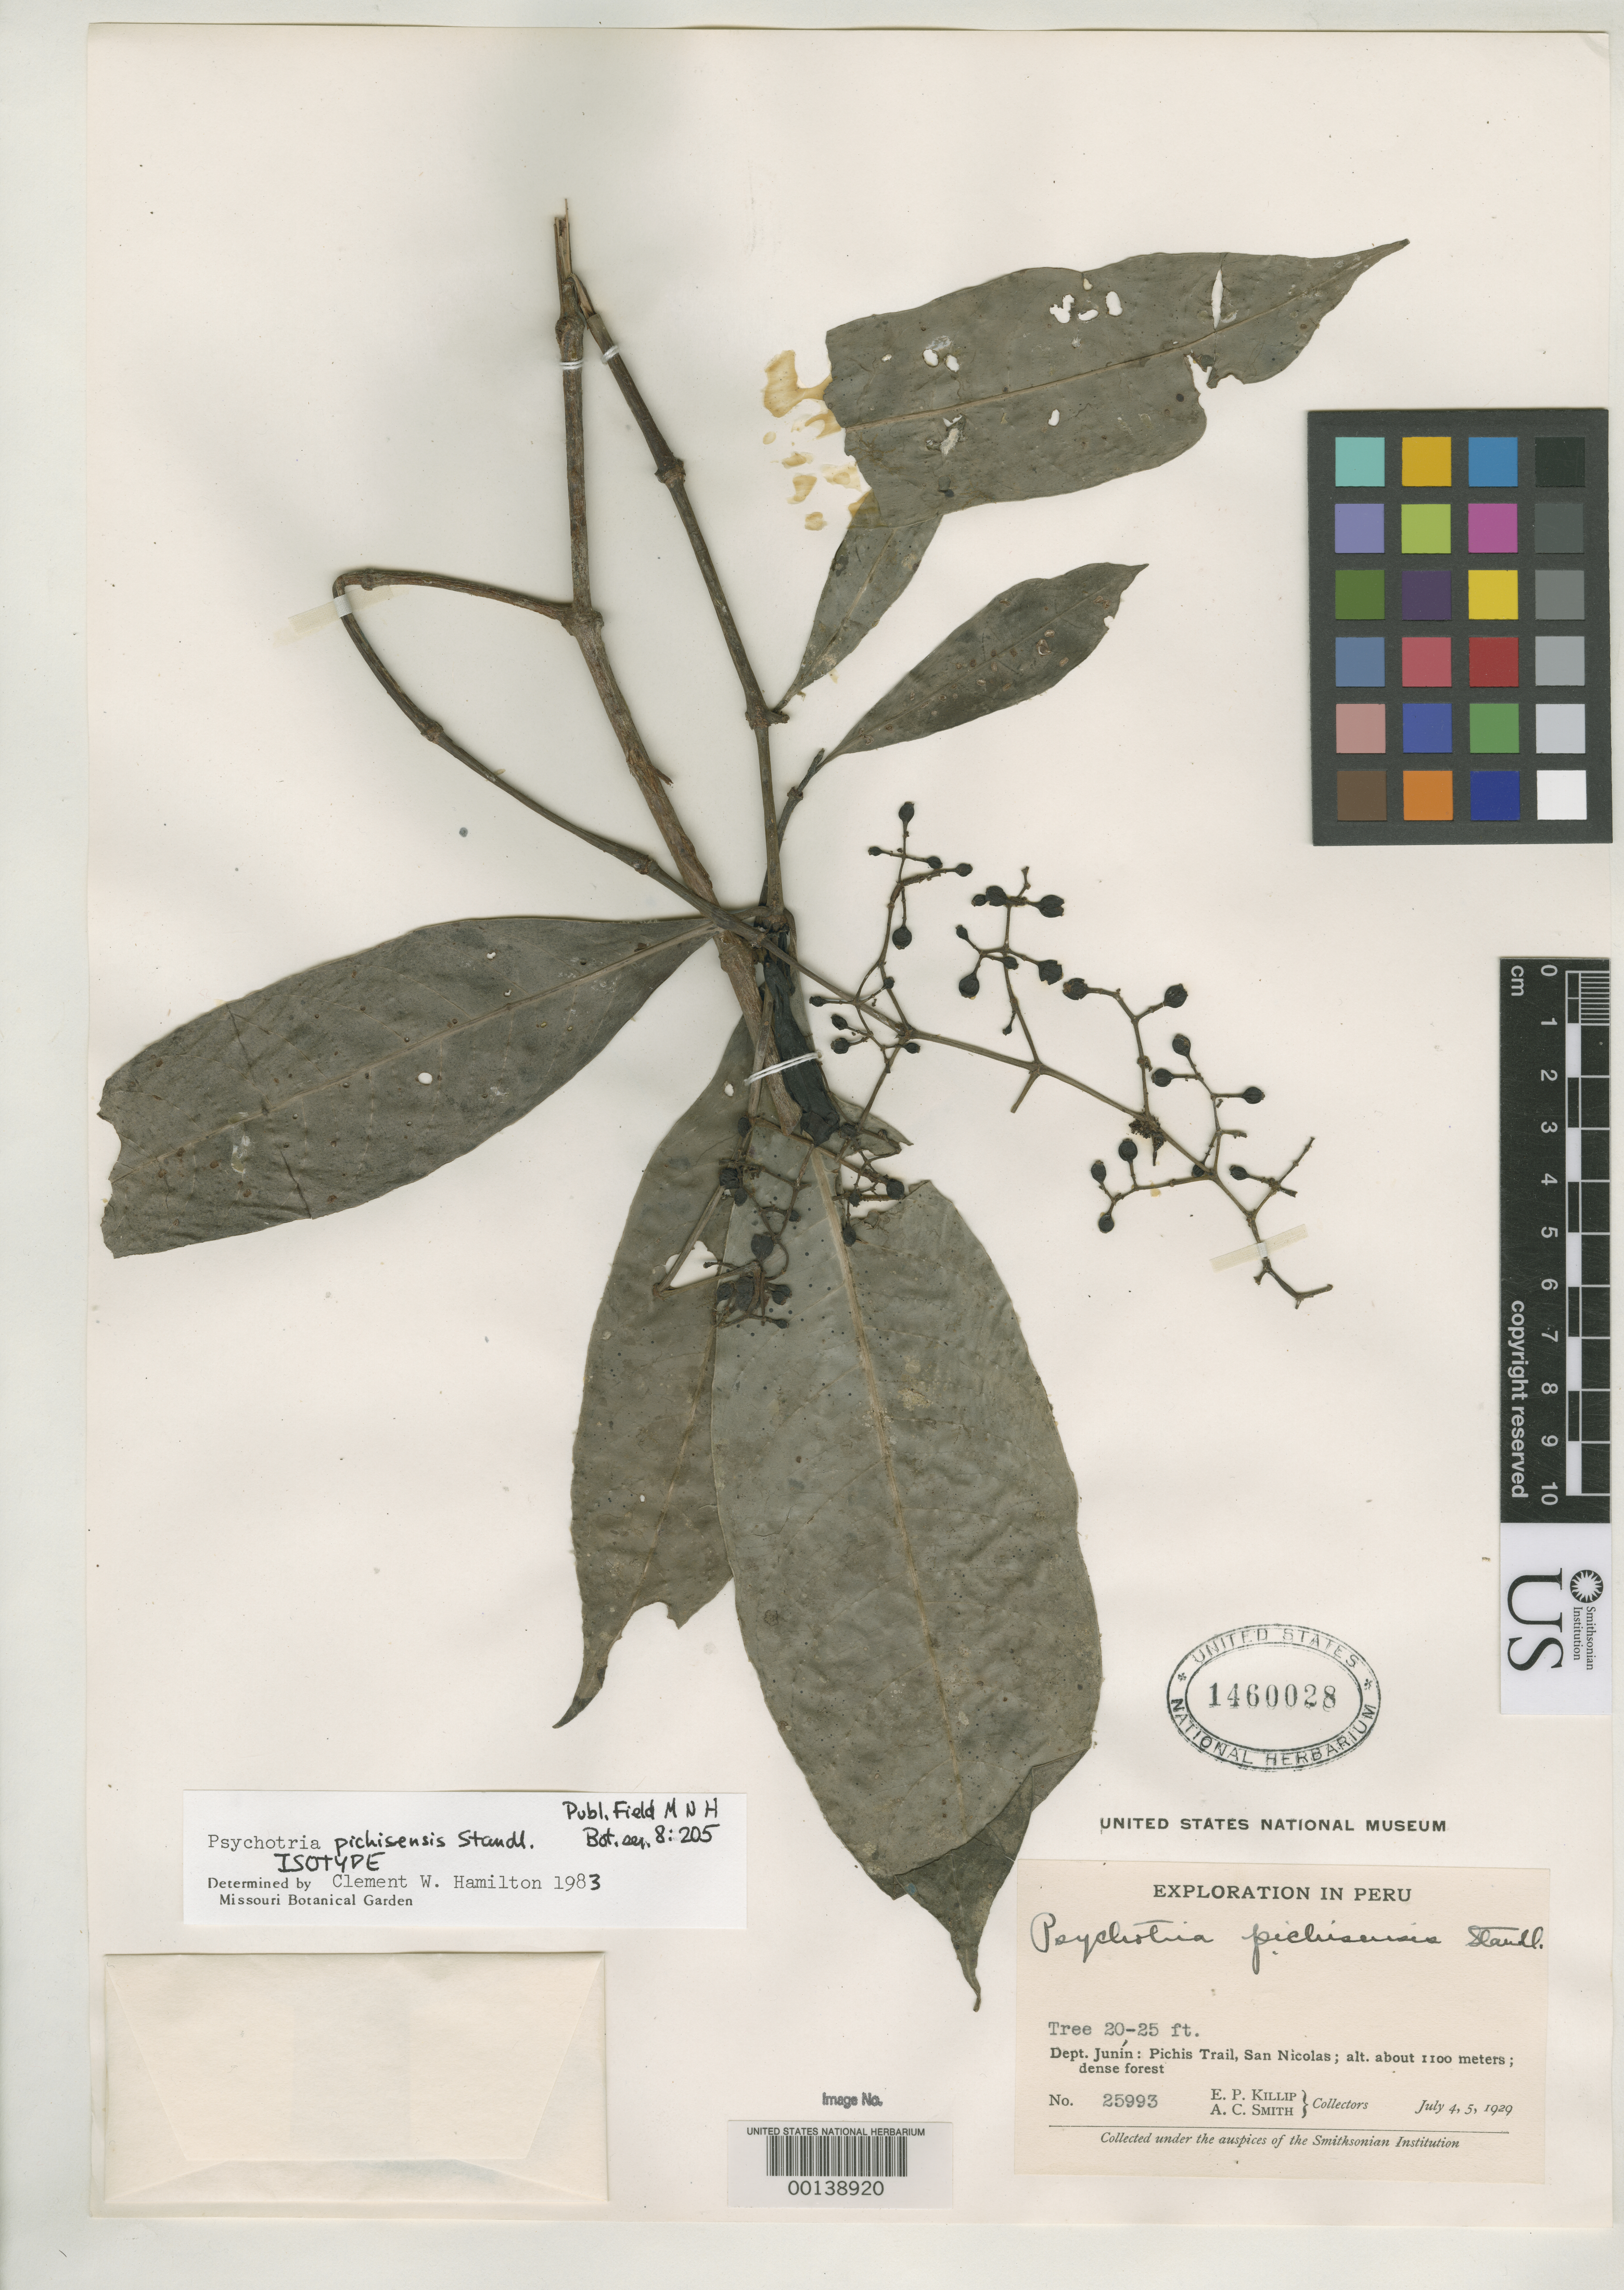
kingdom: Plantae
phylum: Tracheophyta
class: Magnoliopsida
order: Gentianales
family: Rubiaceae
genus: Psychotria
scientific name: Psychotria pichisensis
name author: Standl.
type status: Isotype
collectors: E. P. Killip & A. C. Smith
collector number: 25993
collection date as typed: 04 Jul 1929 to 05 Jul 1929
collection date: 1929-07-04/1929-07-05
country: Peru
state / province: Junín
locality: Pichis Trail, San Nicolas.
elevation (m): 1100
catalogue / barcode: US 1460028